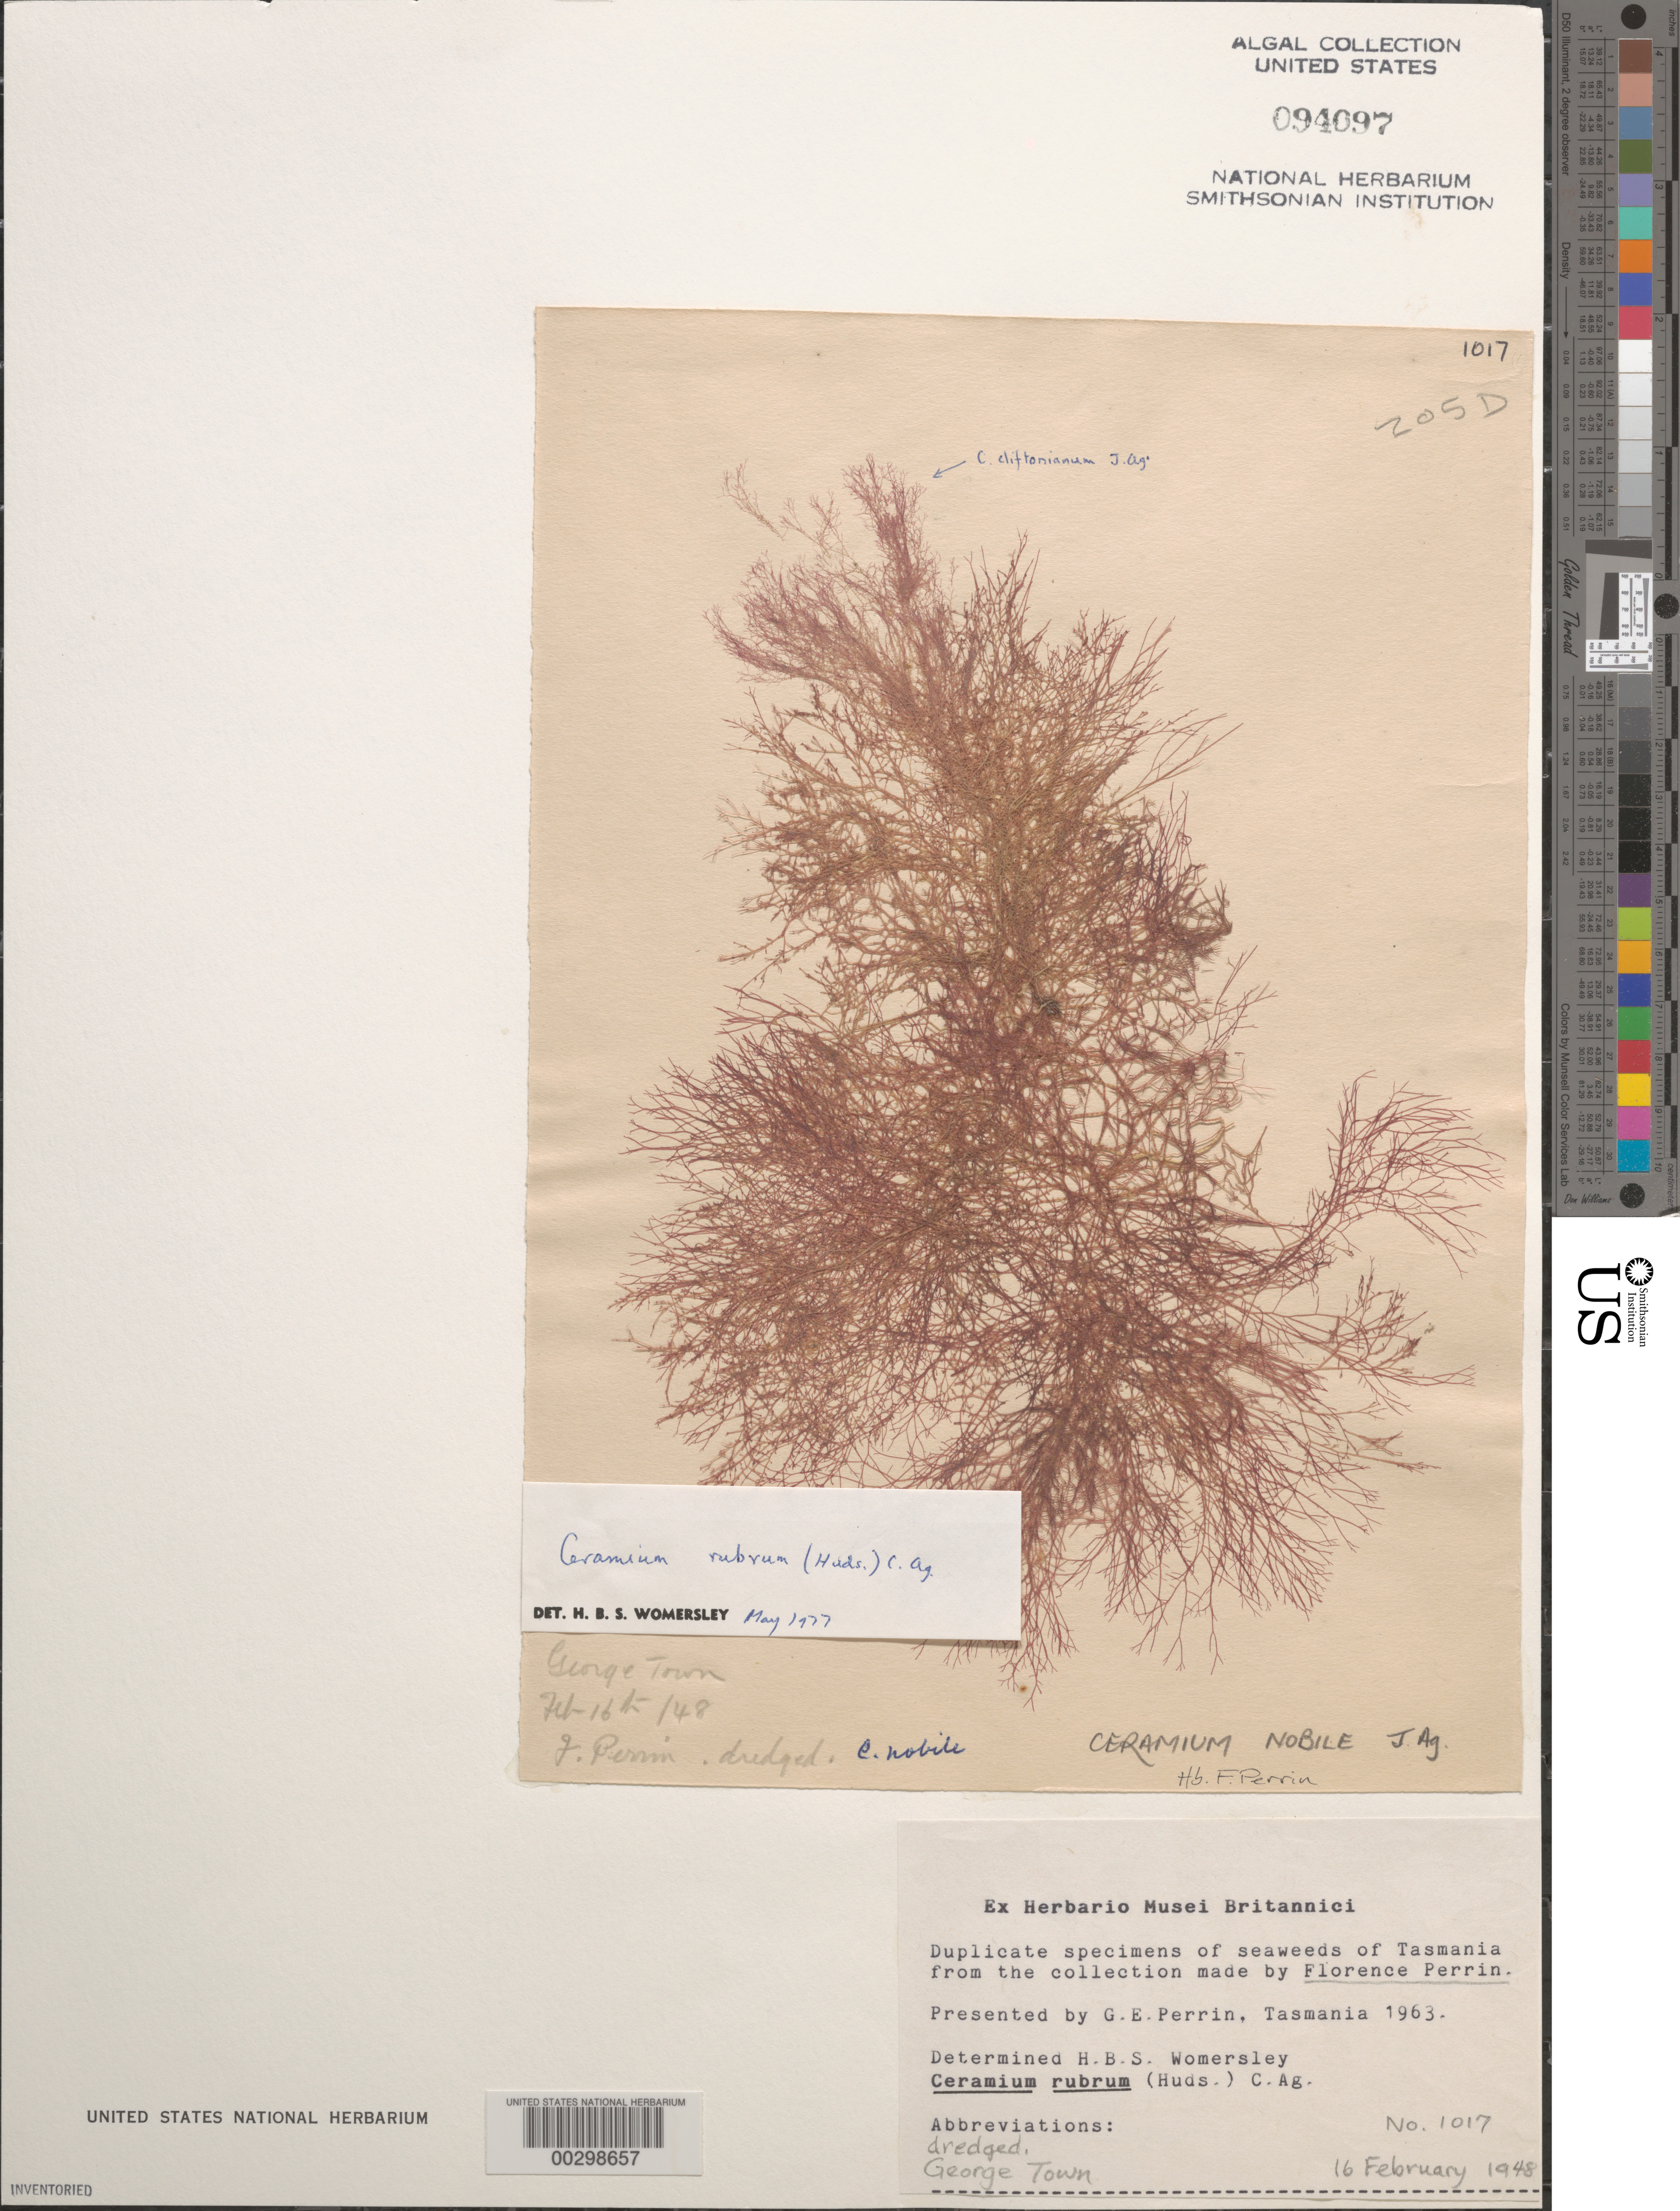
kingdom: Plantae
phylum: Rhodophyta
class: Florideophyceae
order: Ceramiales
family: Ceramiaceae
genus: Ceramium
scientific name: Ceramium rubrum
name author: C. Agardh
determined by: Womersley, H. B. S.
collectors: F. Perrin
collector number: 1017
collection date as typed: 16 Feb 1948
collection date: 1948-02-16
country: Australia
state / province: Tasmania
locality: George Town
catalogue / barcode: US 94097